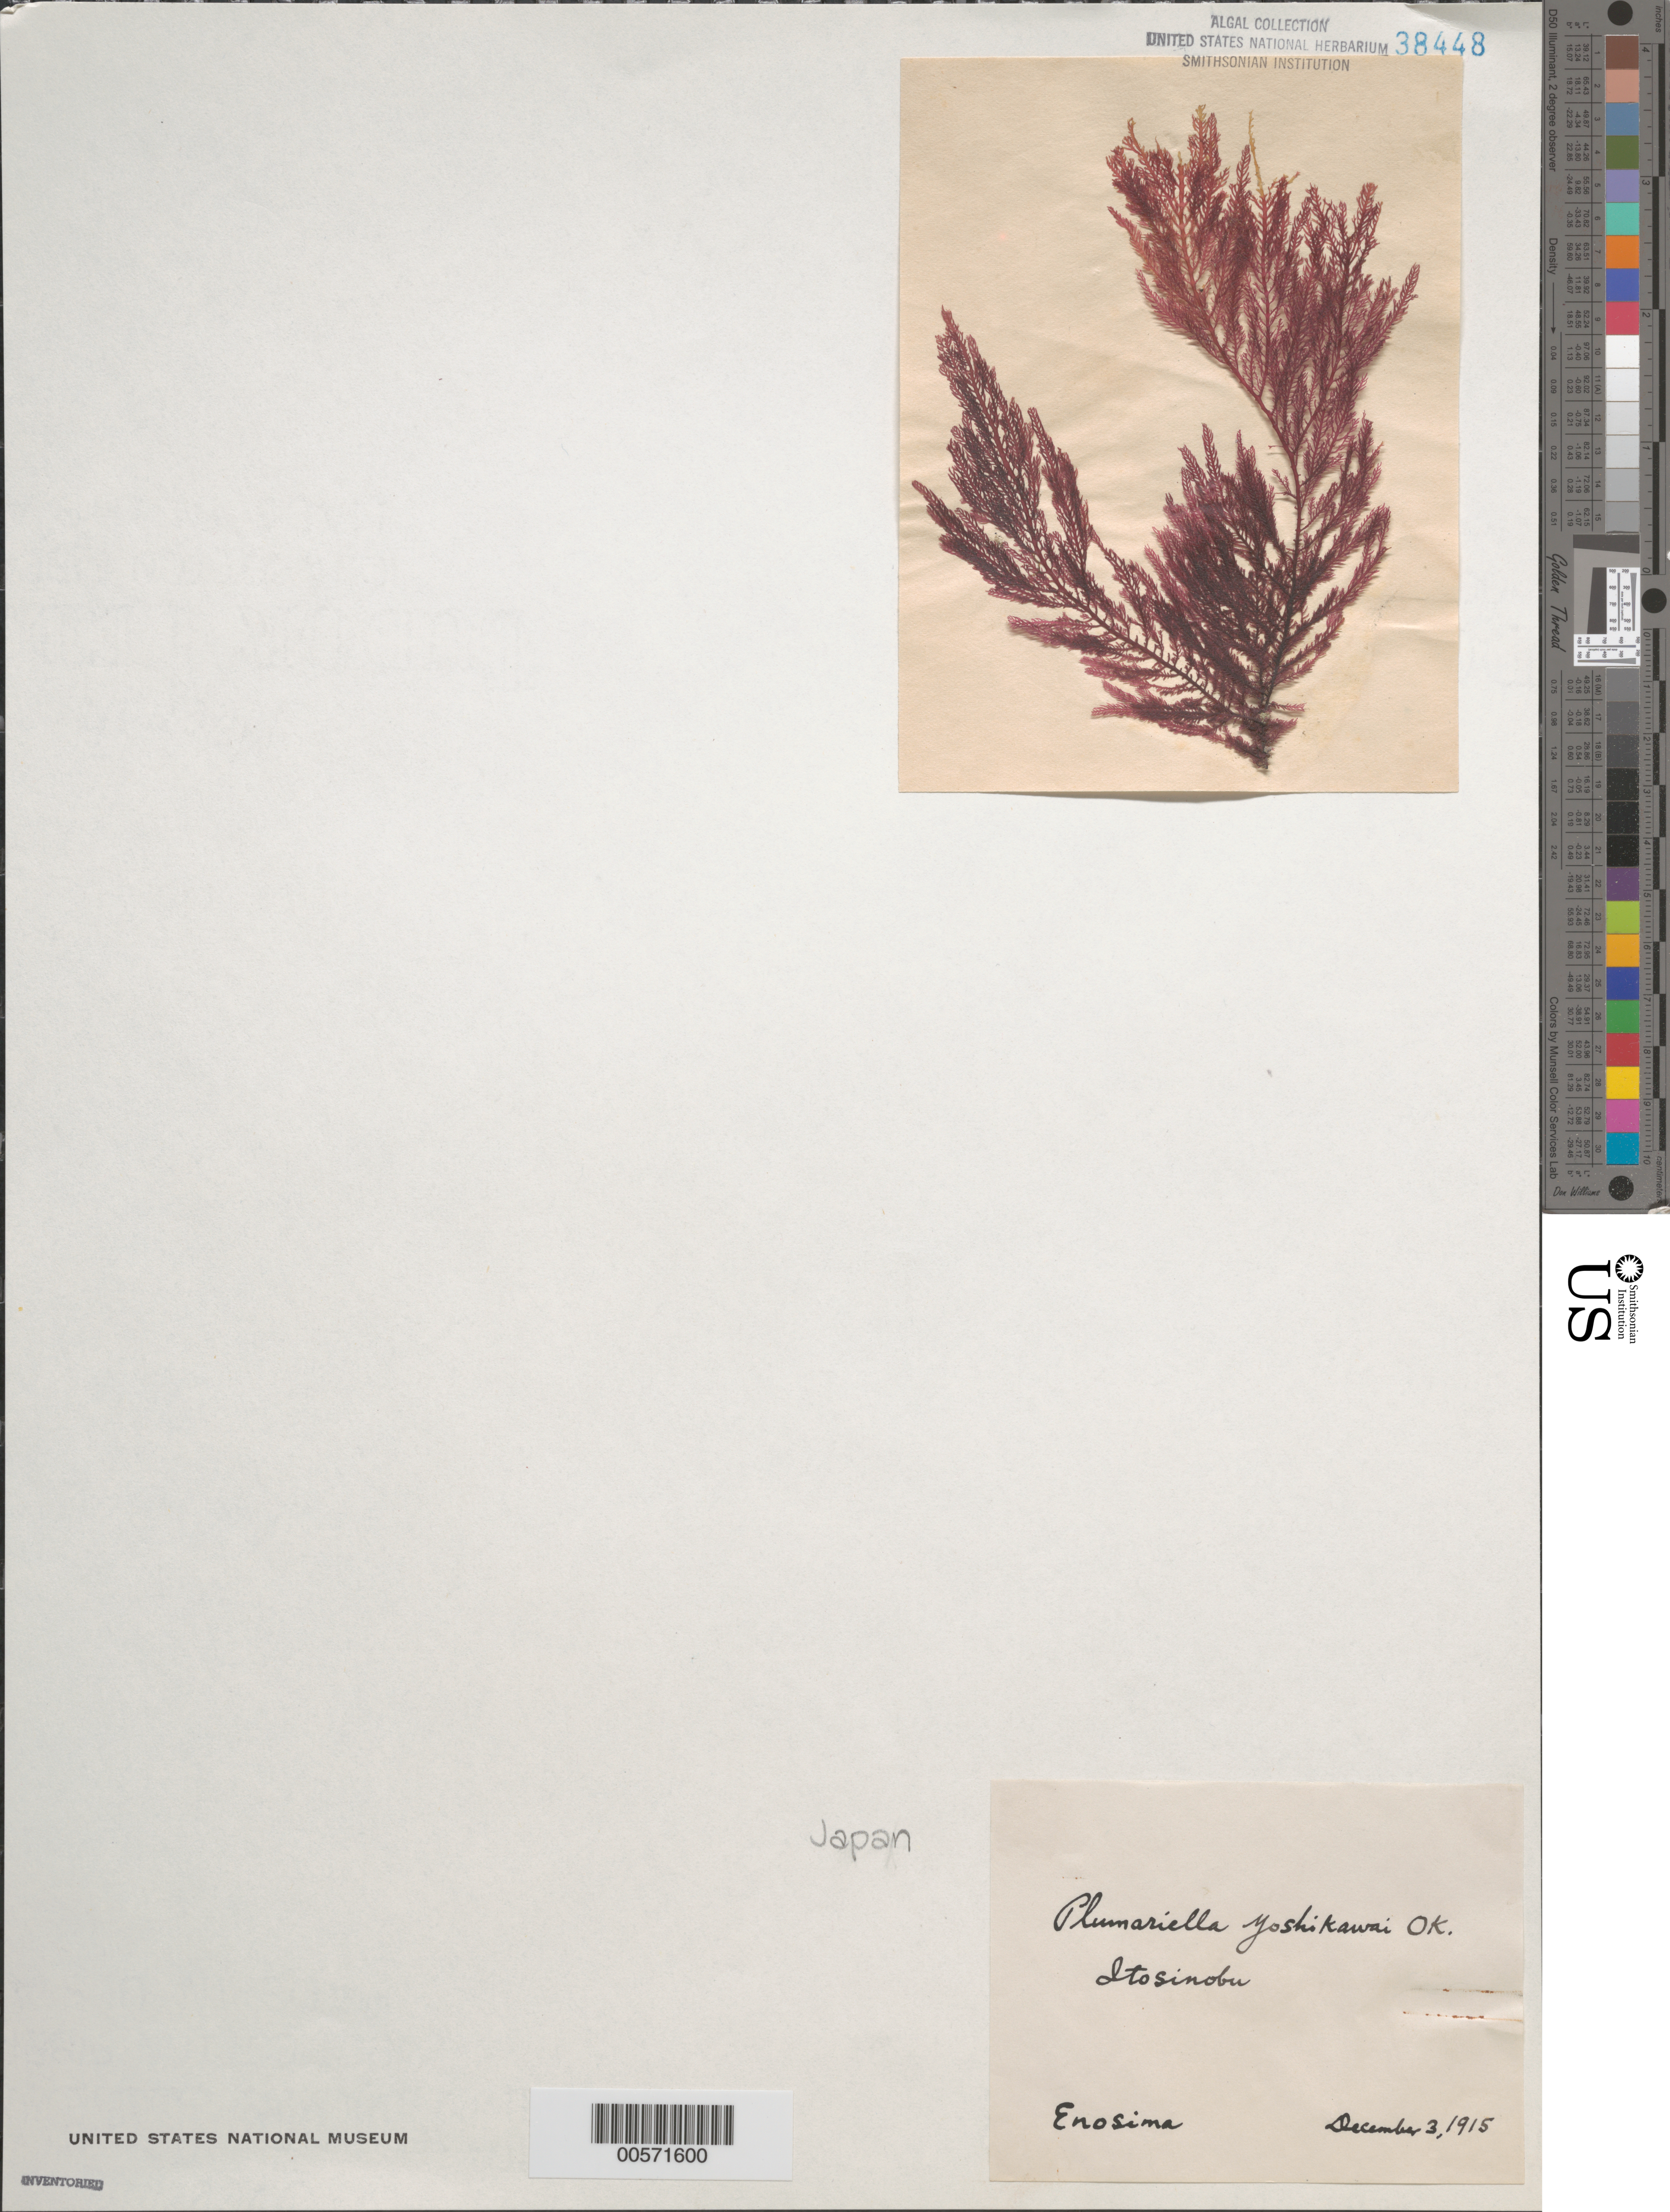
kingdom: Plantae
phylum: Rhodophyta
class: Florideophyceae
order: Ceramiales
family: Ceramiaceae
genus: Plumariella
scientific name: Plumariella yoshikawai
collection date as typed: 03 Dec 1915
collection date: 1915-12-03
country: Japan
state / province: Kanagawa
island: Honshu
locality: Enoshima (Enosima)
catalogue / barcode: US 38448